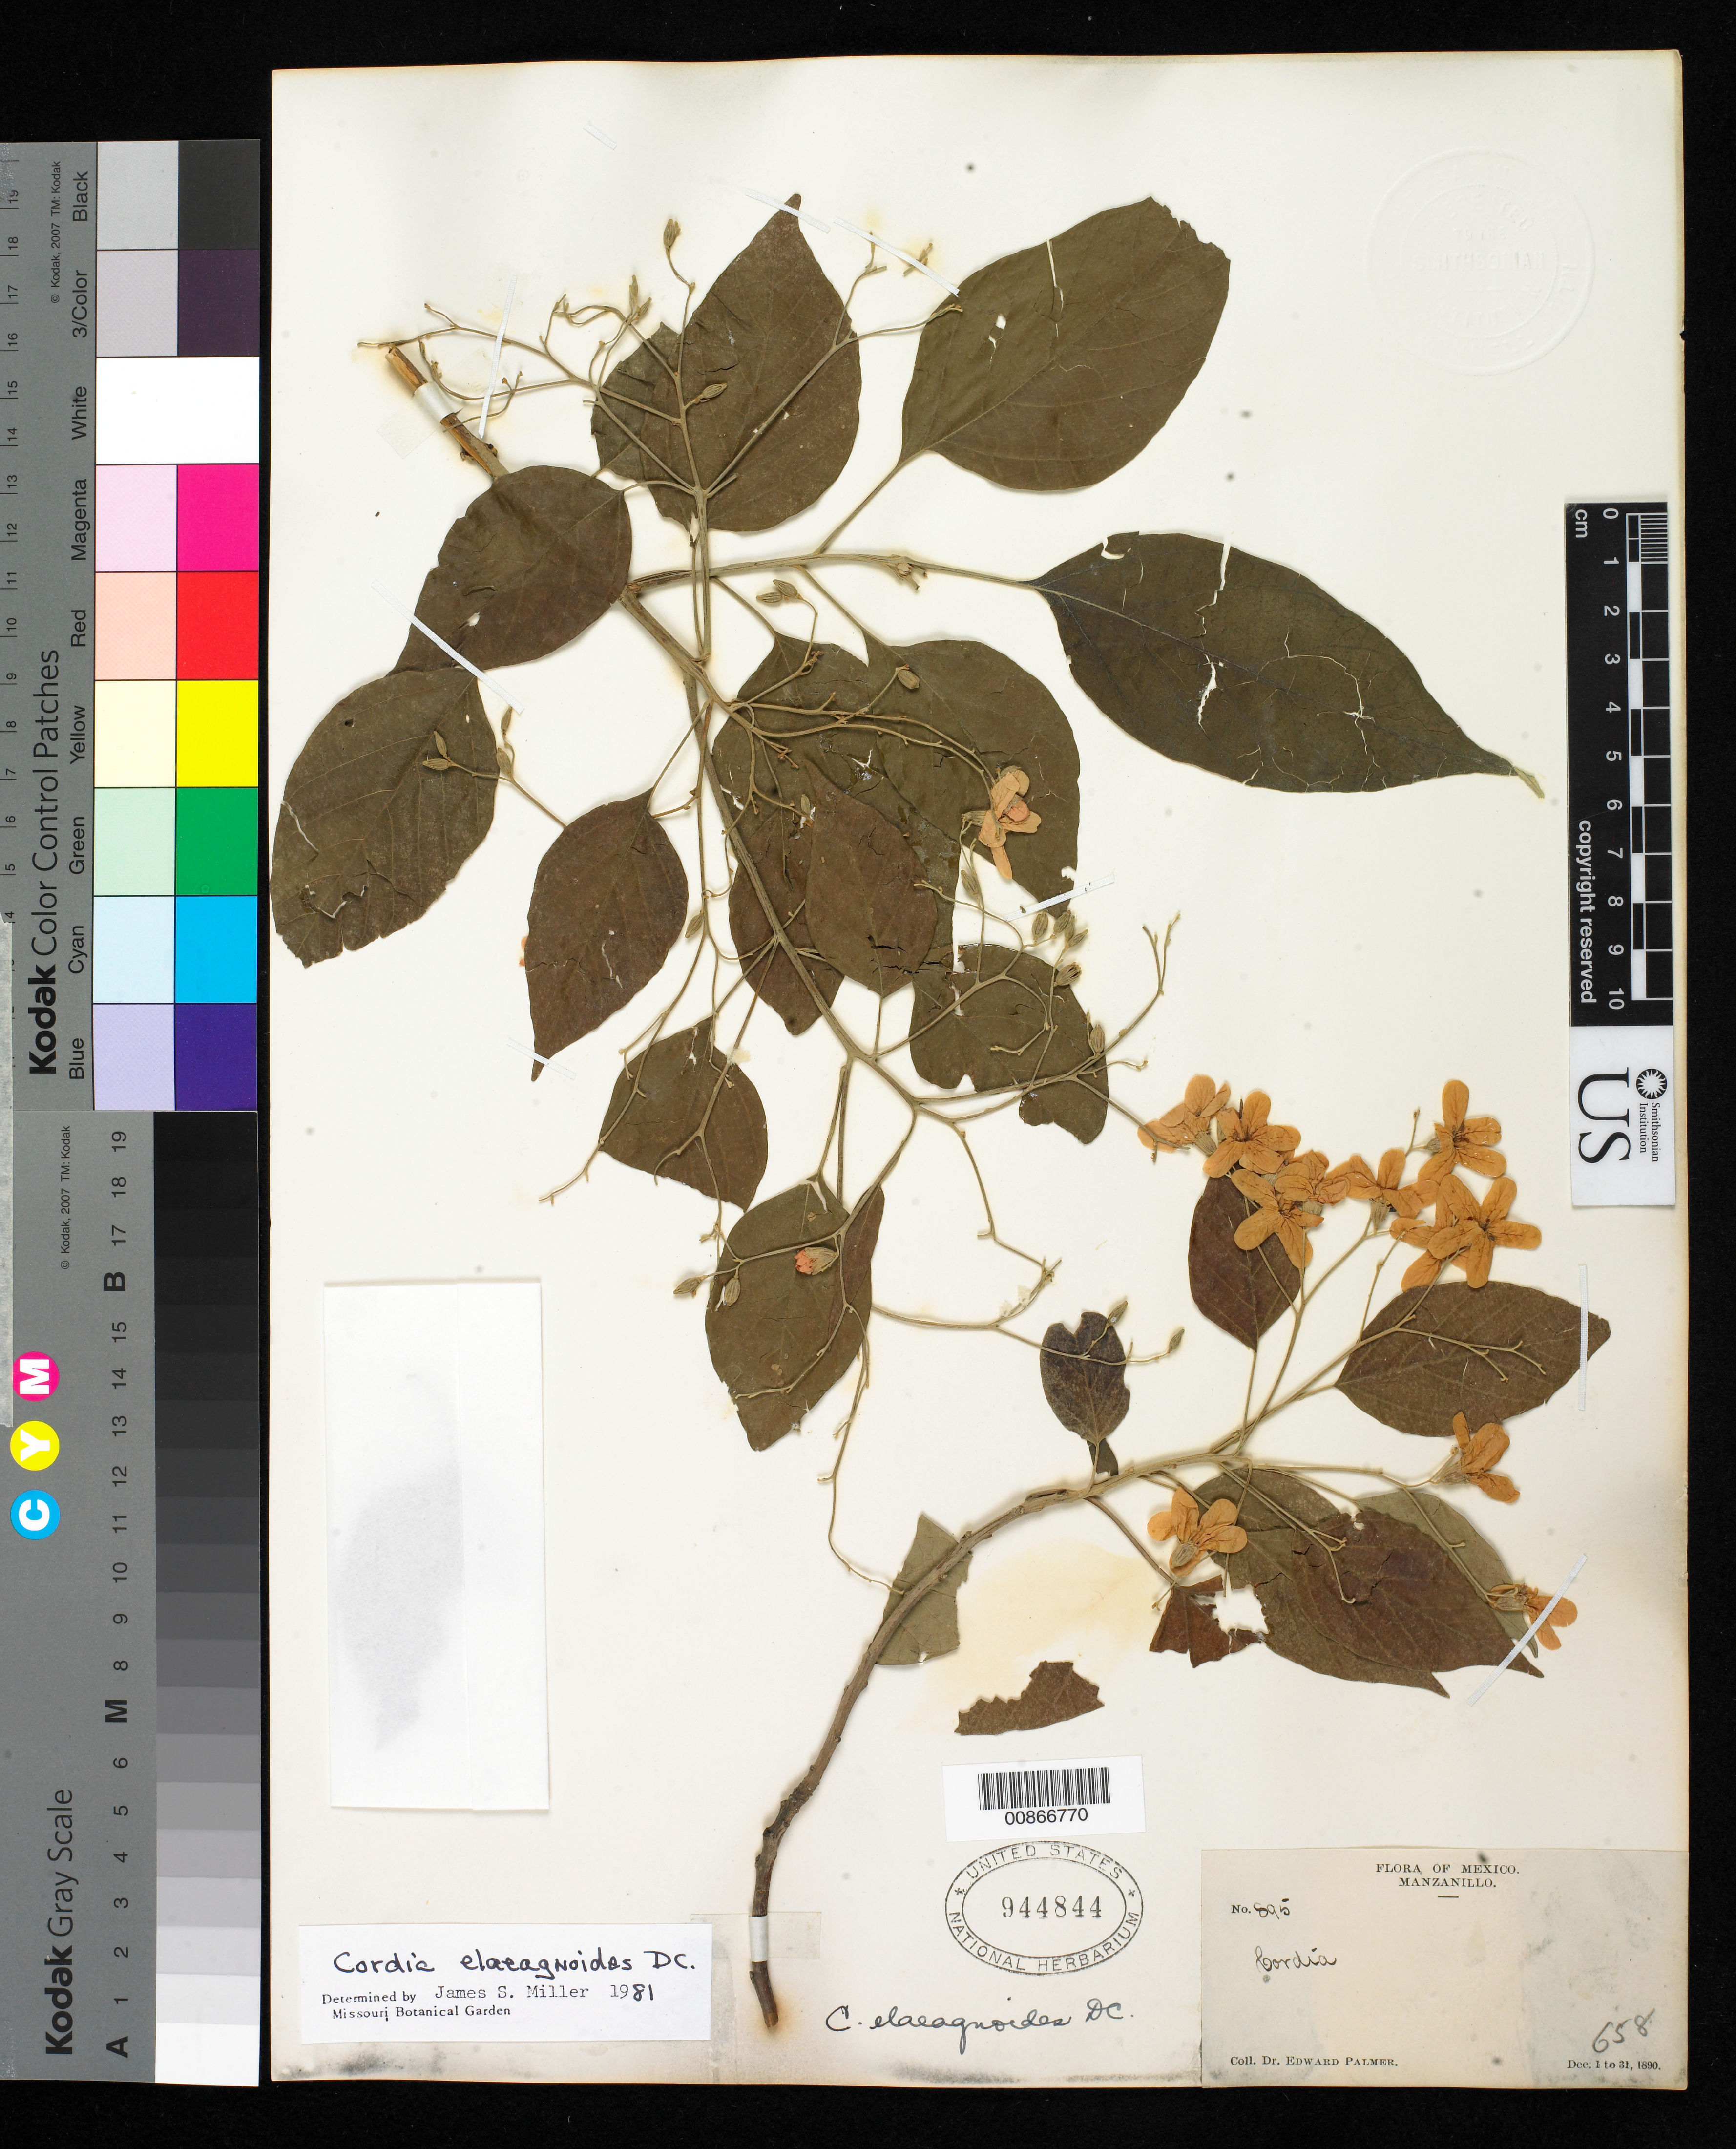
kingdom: Plantae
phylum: Tracheophyta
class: Magnoliopsida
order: Boraginales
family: Cordiaceae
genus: Cordia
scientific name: Cordia elaeagnoides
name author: A. DC.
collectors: E. Palmer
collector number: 895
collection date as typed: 01 Dec 1890 to 31 Dec 1890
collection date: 1890-12-01/1890-12-31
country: Mexico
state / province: Colima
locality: Manzanillo, Colima.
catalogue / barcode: US 944844